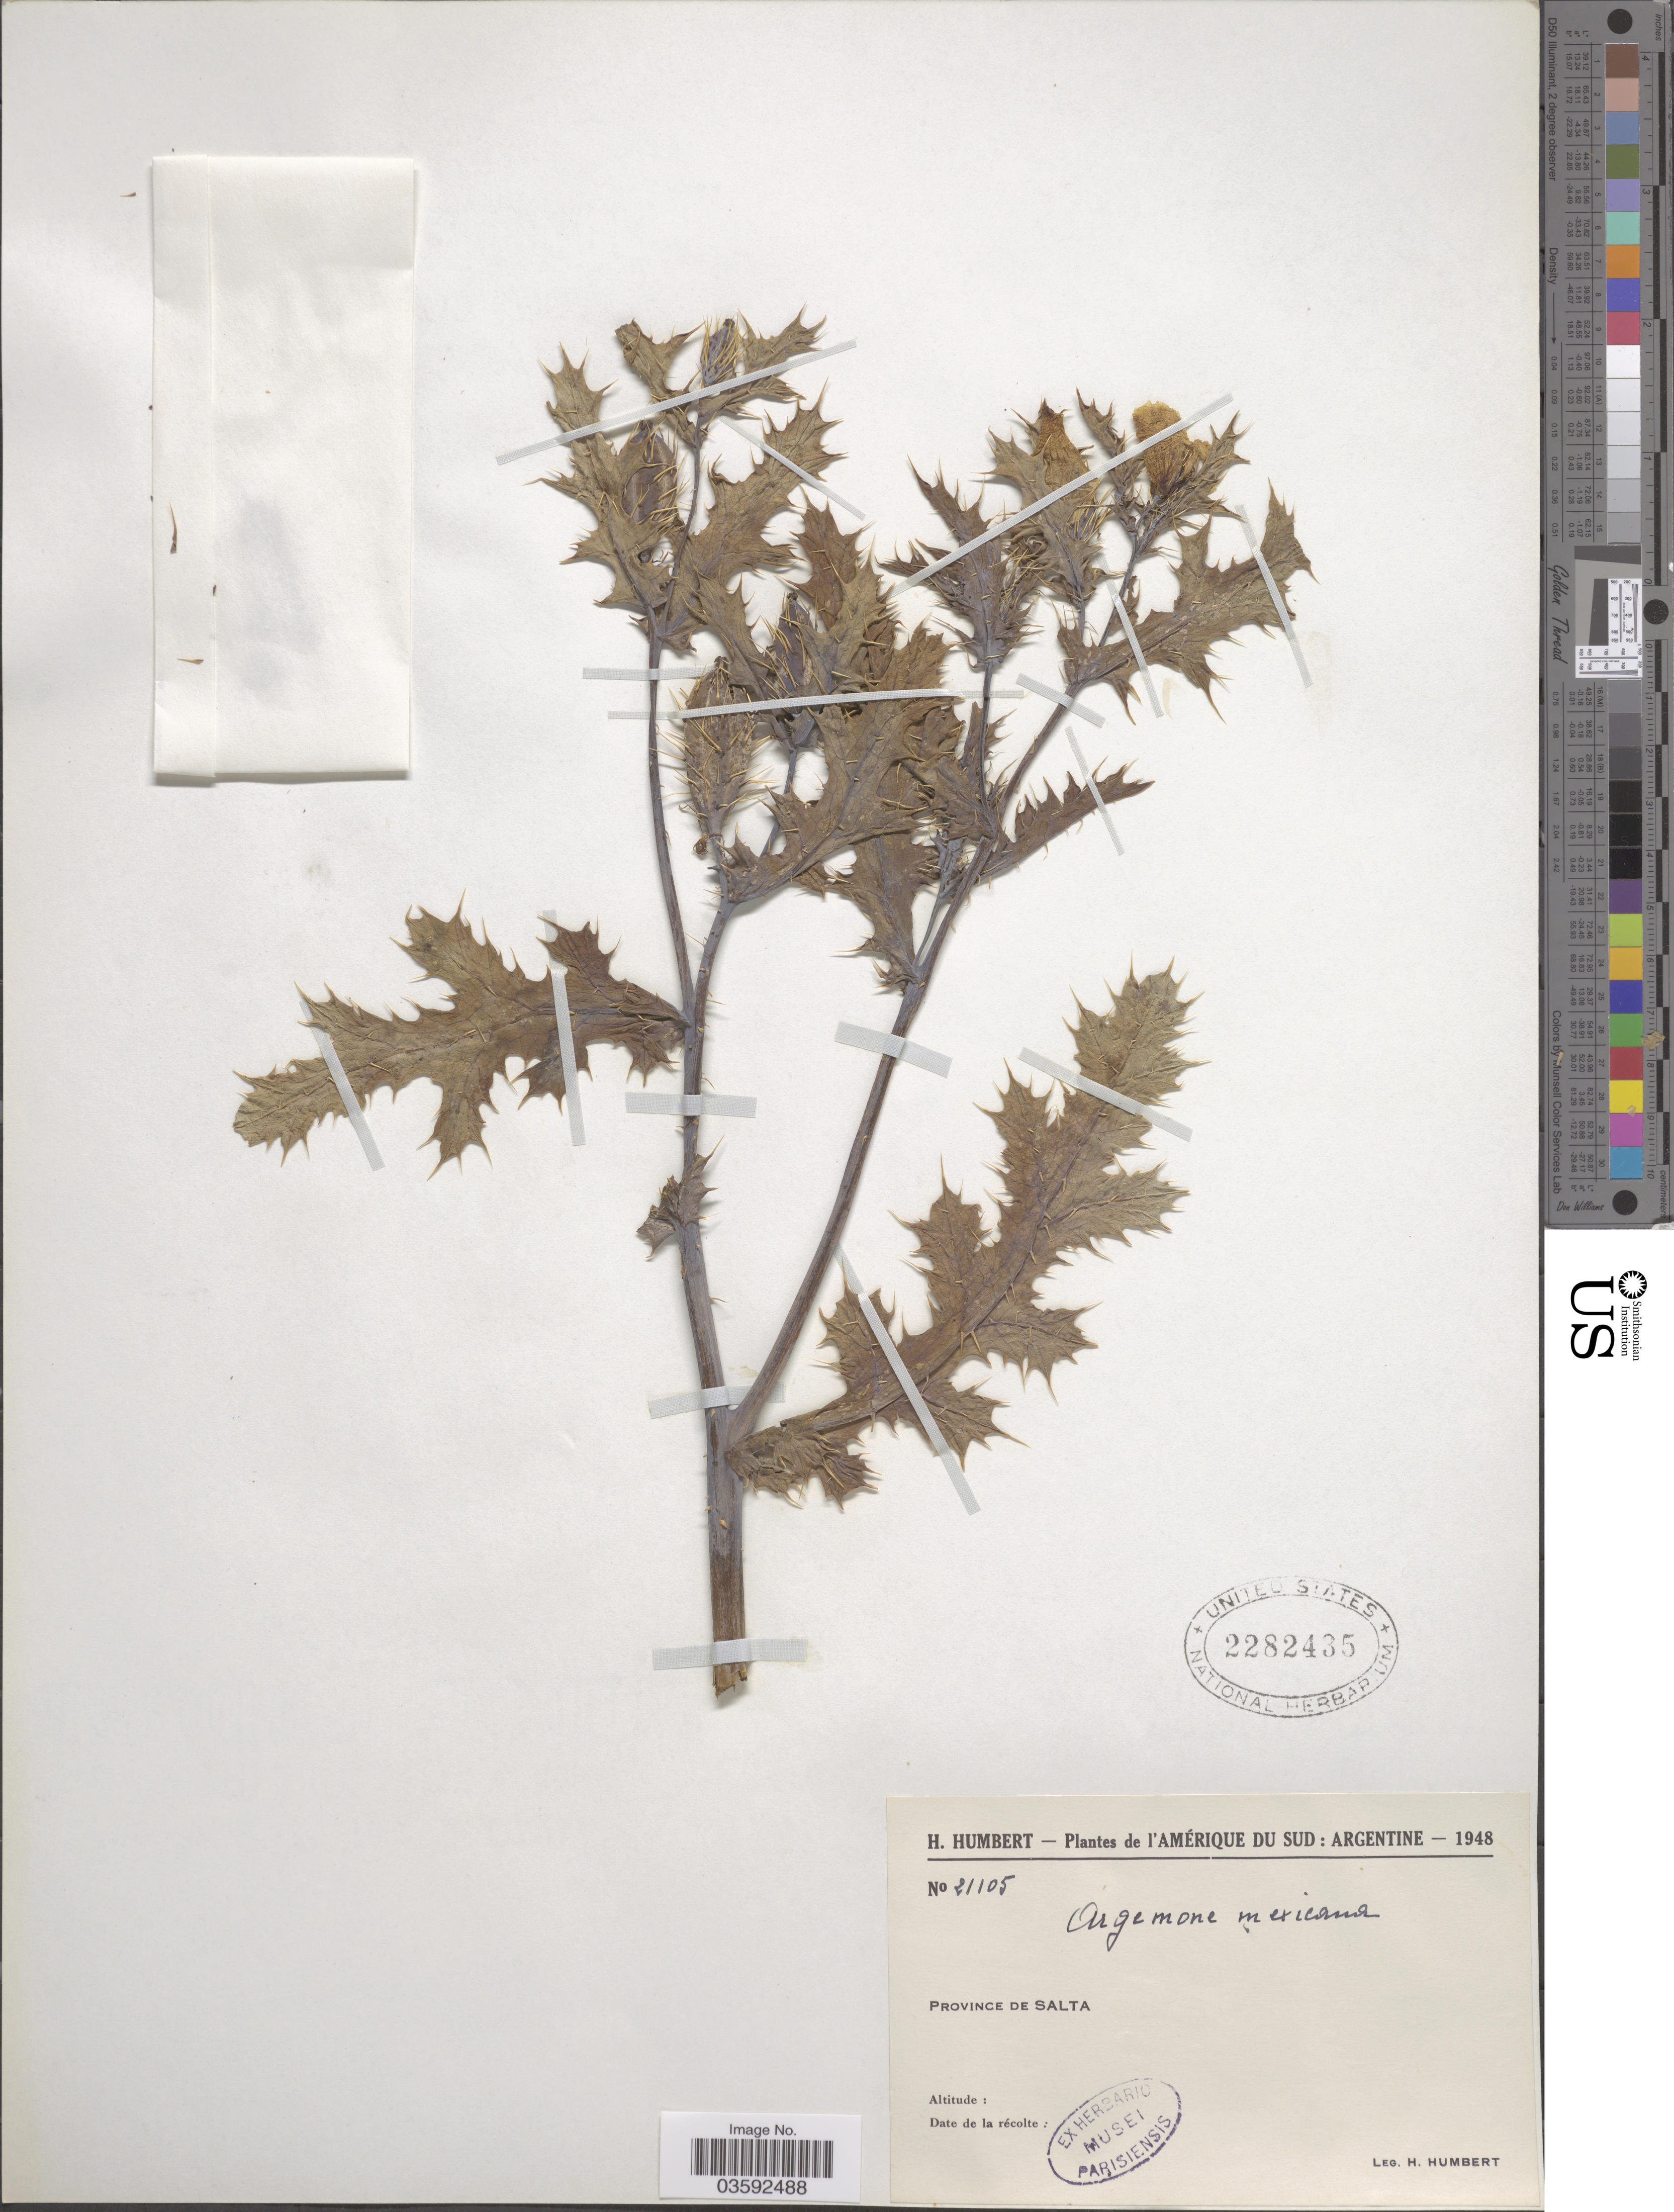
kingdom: Plantae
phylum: Tracheophyta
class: Magnoliopsida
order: Ranunculales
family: Papaveraceae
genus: Argemone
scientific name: Argemone mexicana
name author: L.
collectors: H. Humbert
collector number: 21105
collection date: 1948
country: Argentina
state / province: Salta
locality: Amérique du Sud.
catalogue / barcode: US 2282435